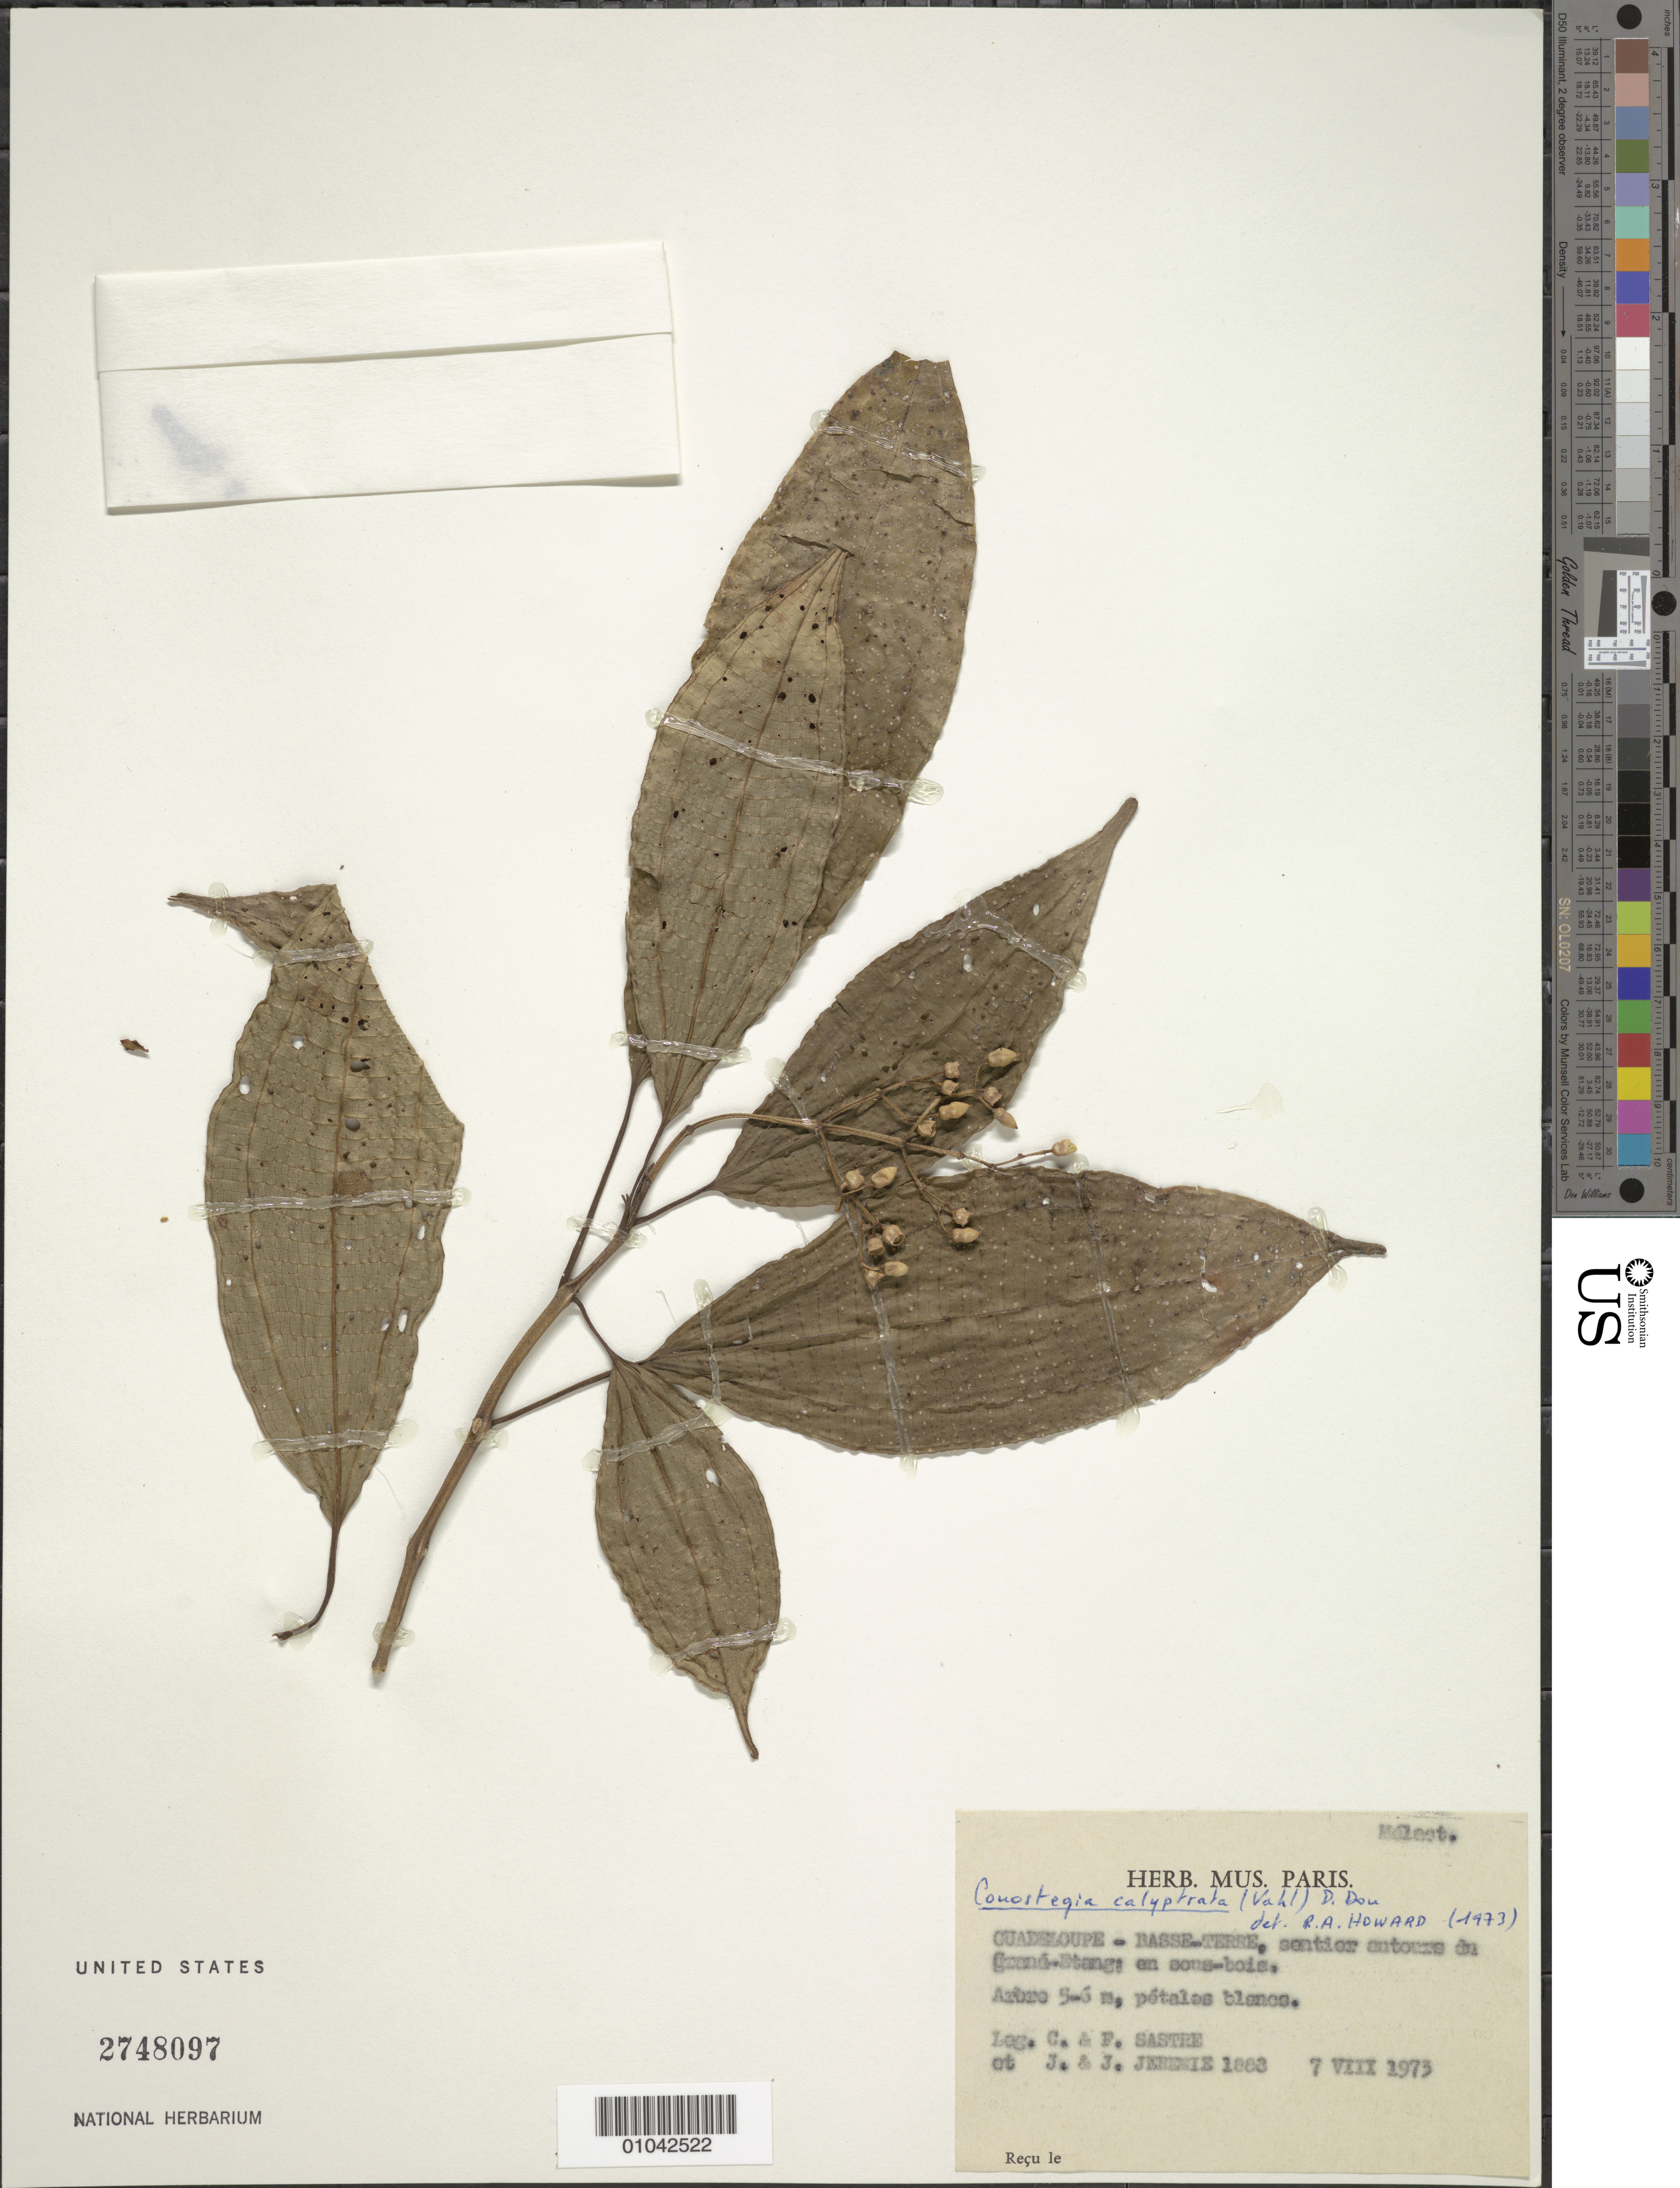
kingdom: Plantae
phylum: Tracheophyta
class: Magnoliopsida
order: Myrtales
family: Melastomataceae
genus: Conostegia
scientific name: Conostegia montana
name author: (Sw.) D. Don ex DC.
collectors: C. H. L. Sastre, F. Sastre & J. Jérémie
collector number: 1883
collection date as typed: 07 Aug 1973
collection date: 1973-08-07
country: Guadeloupe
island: Basse Terre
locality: Sentier autours du Grand Etang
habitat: En sous-bois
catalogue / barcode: US 2748097